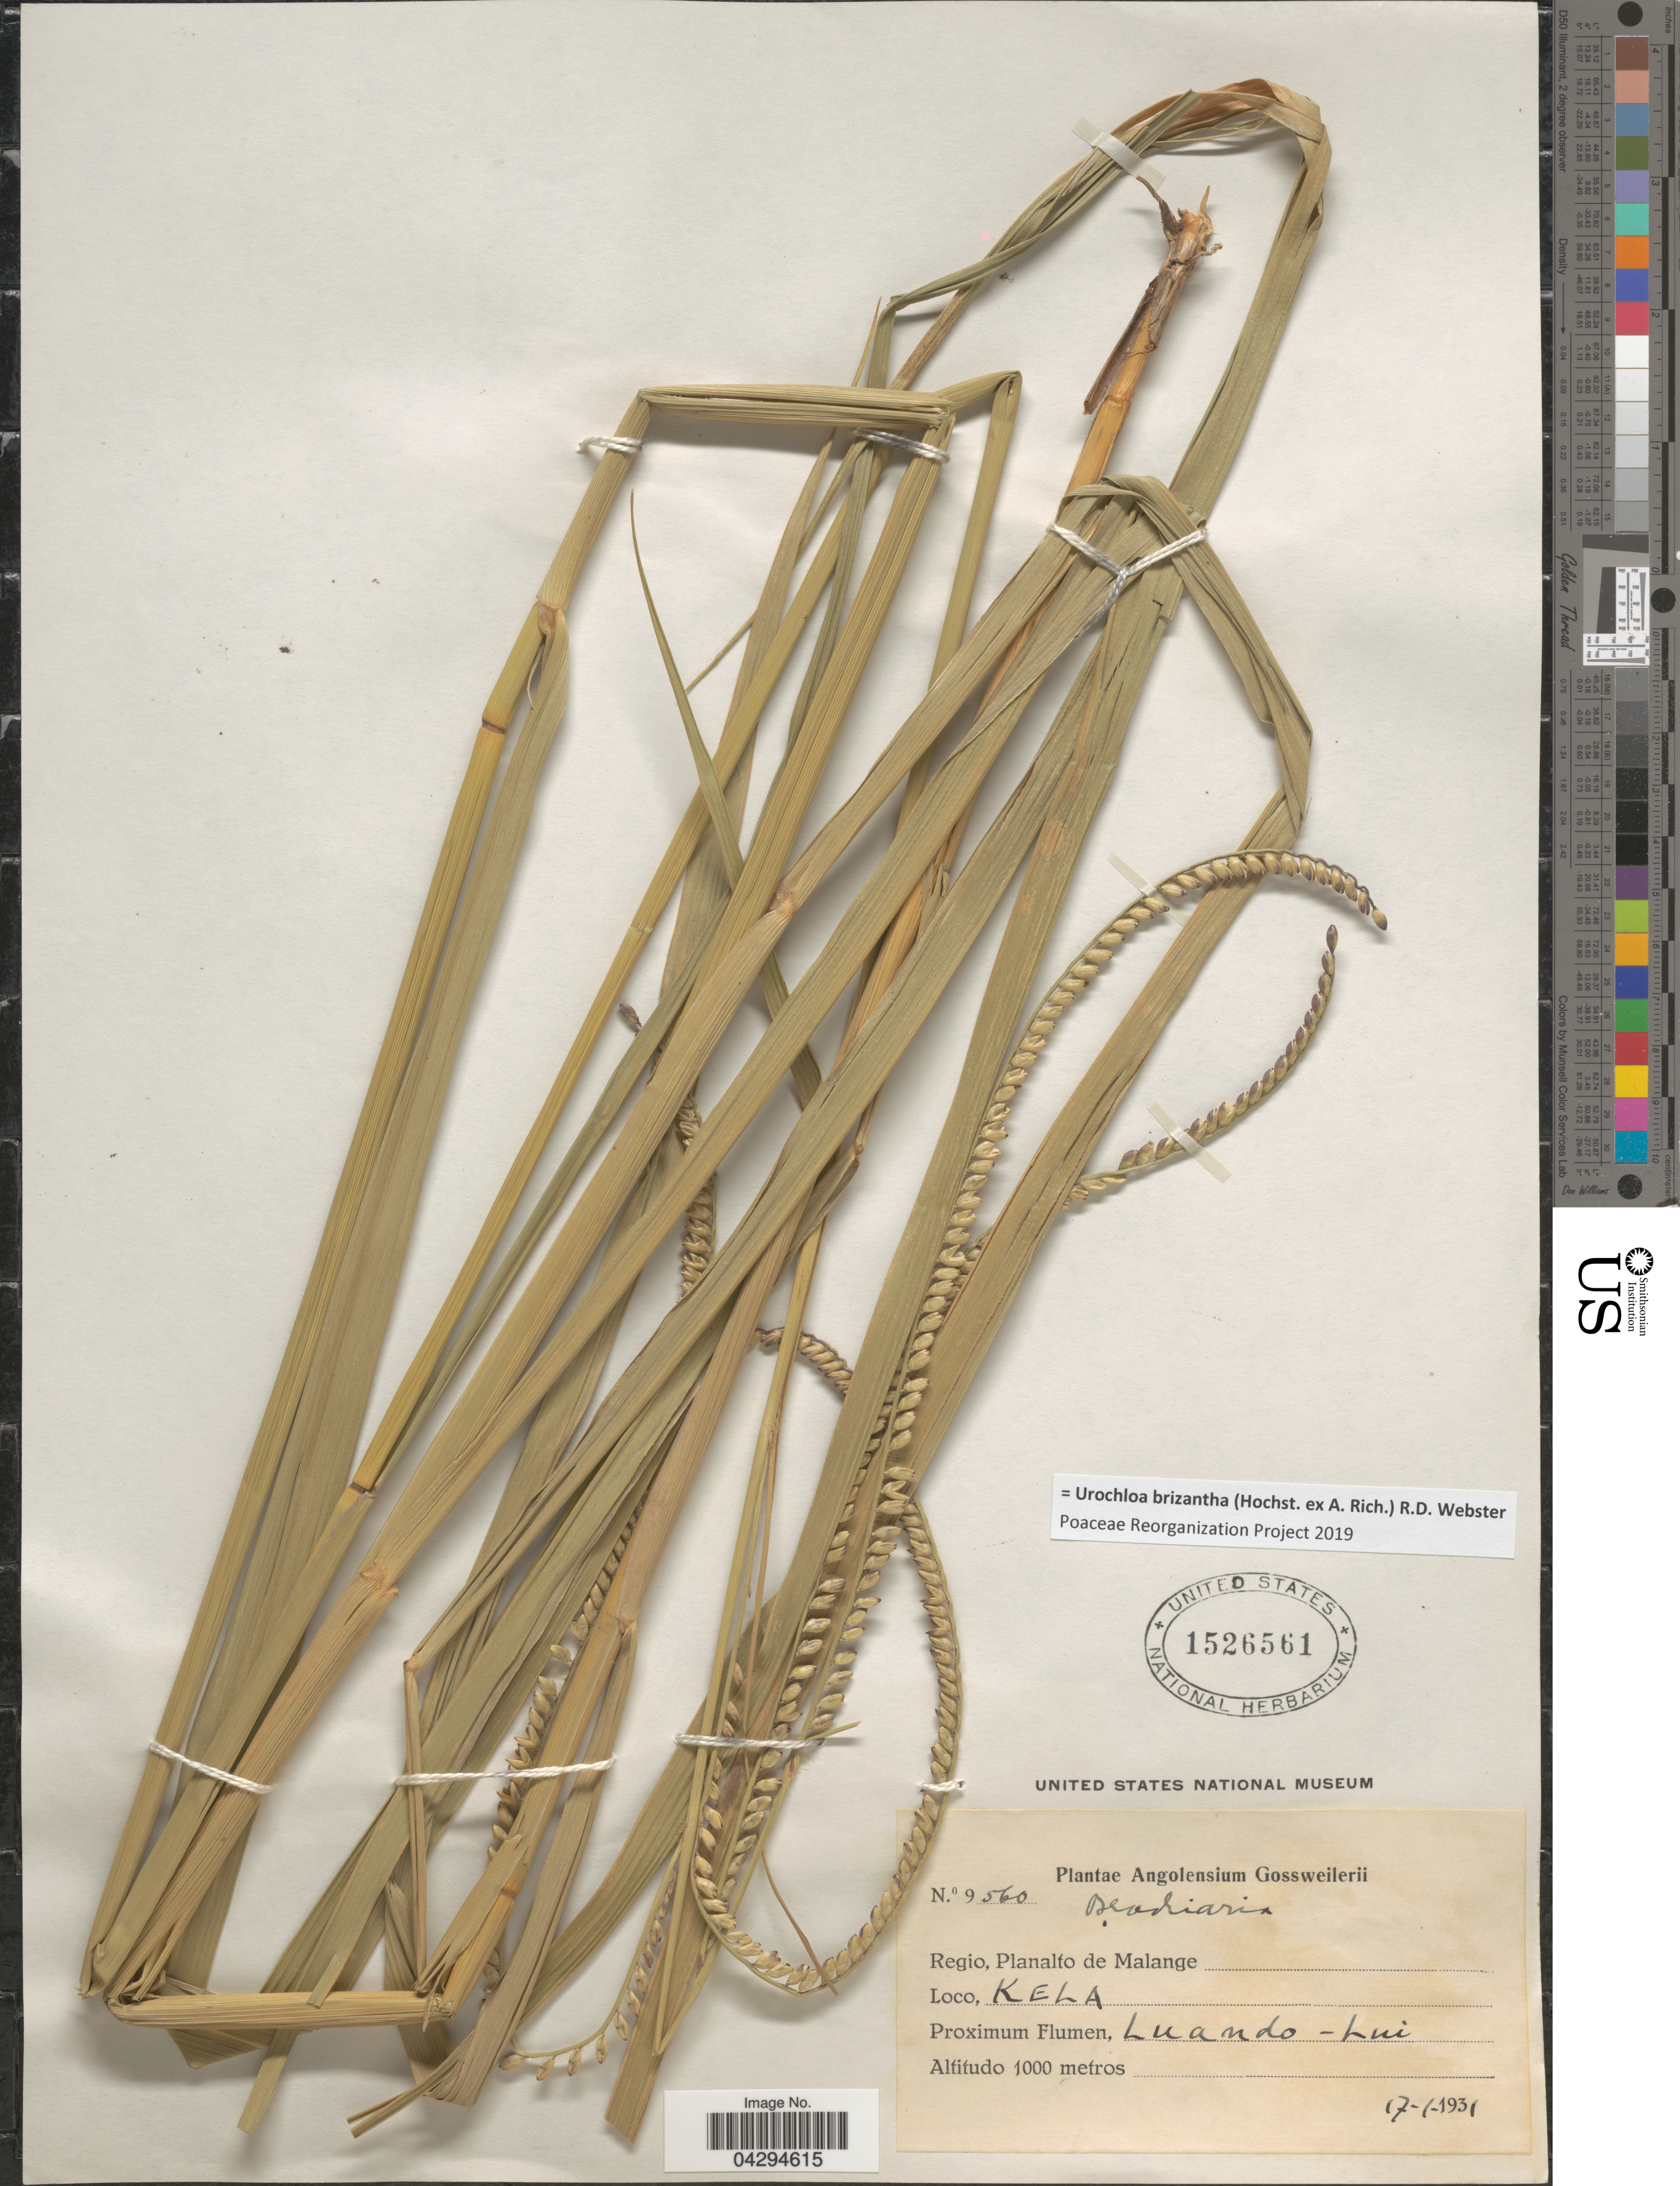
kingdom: Plantae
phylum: Tracheophyta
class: Liliopsida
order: Poales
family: Poaceae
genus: Urochloa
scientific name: Urochloa brizantha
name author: (Hochst. ex A. Rich.) R.D. Webster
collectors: -. Gossweiler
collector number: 9560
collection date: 1931-01-17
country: Angola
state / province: Malange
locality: Regio, Planalto de Malange. Kela. Proximum Flumen, Luando-Lui.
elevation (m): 1000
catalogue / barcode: US 1526561